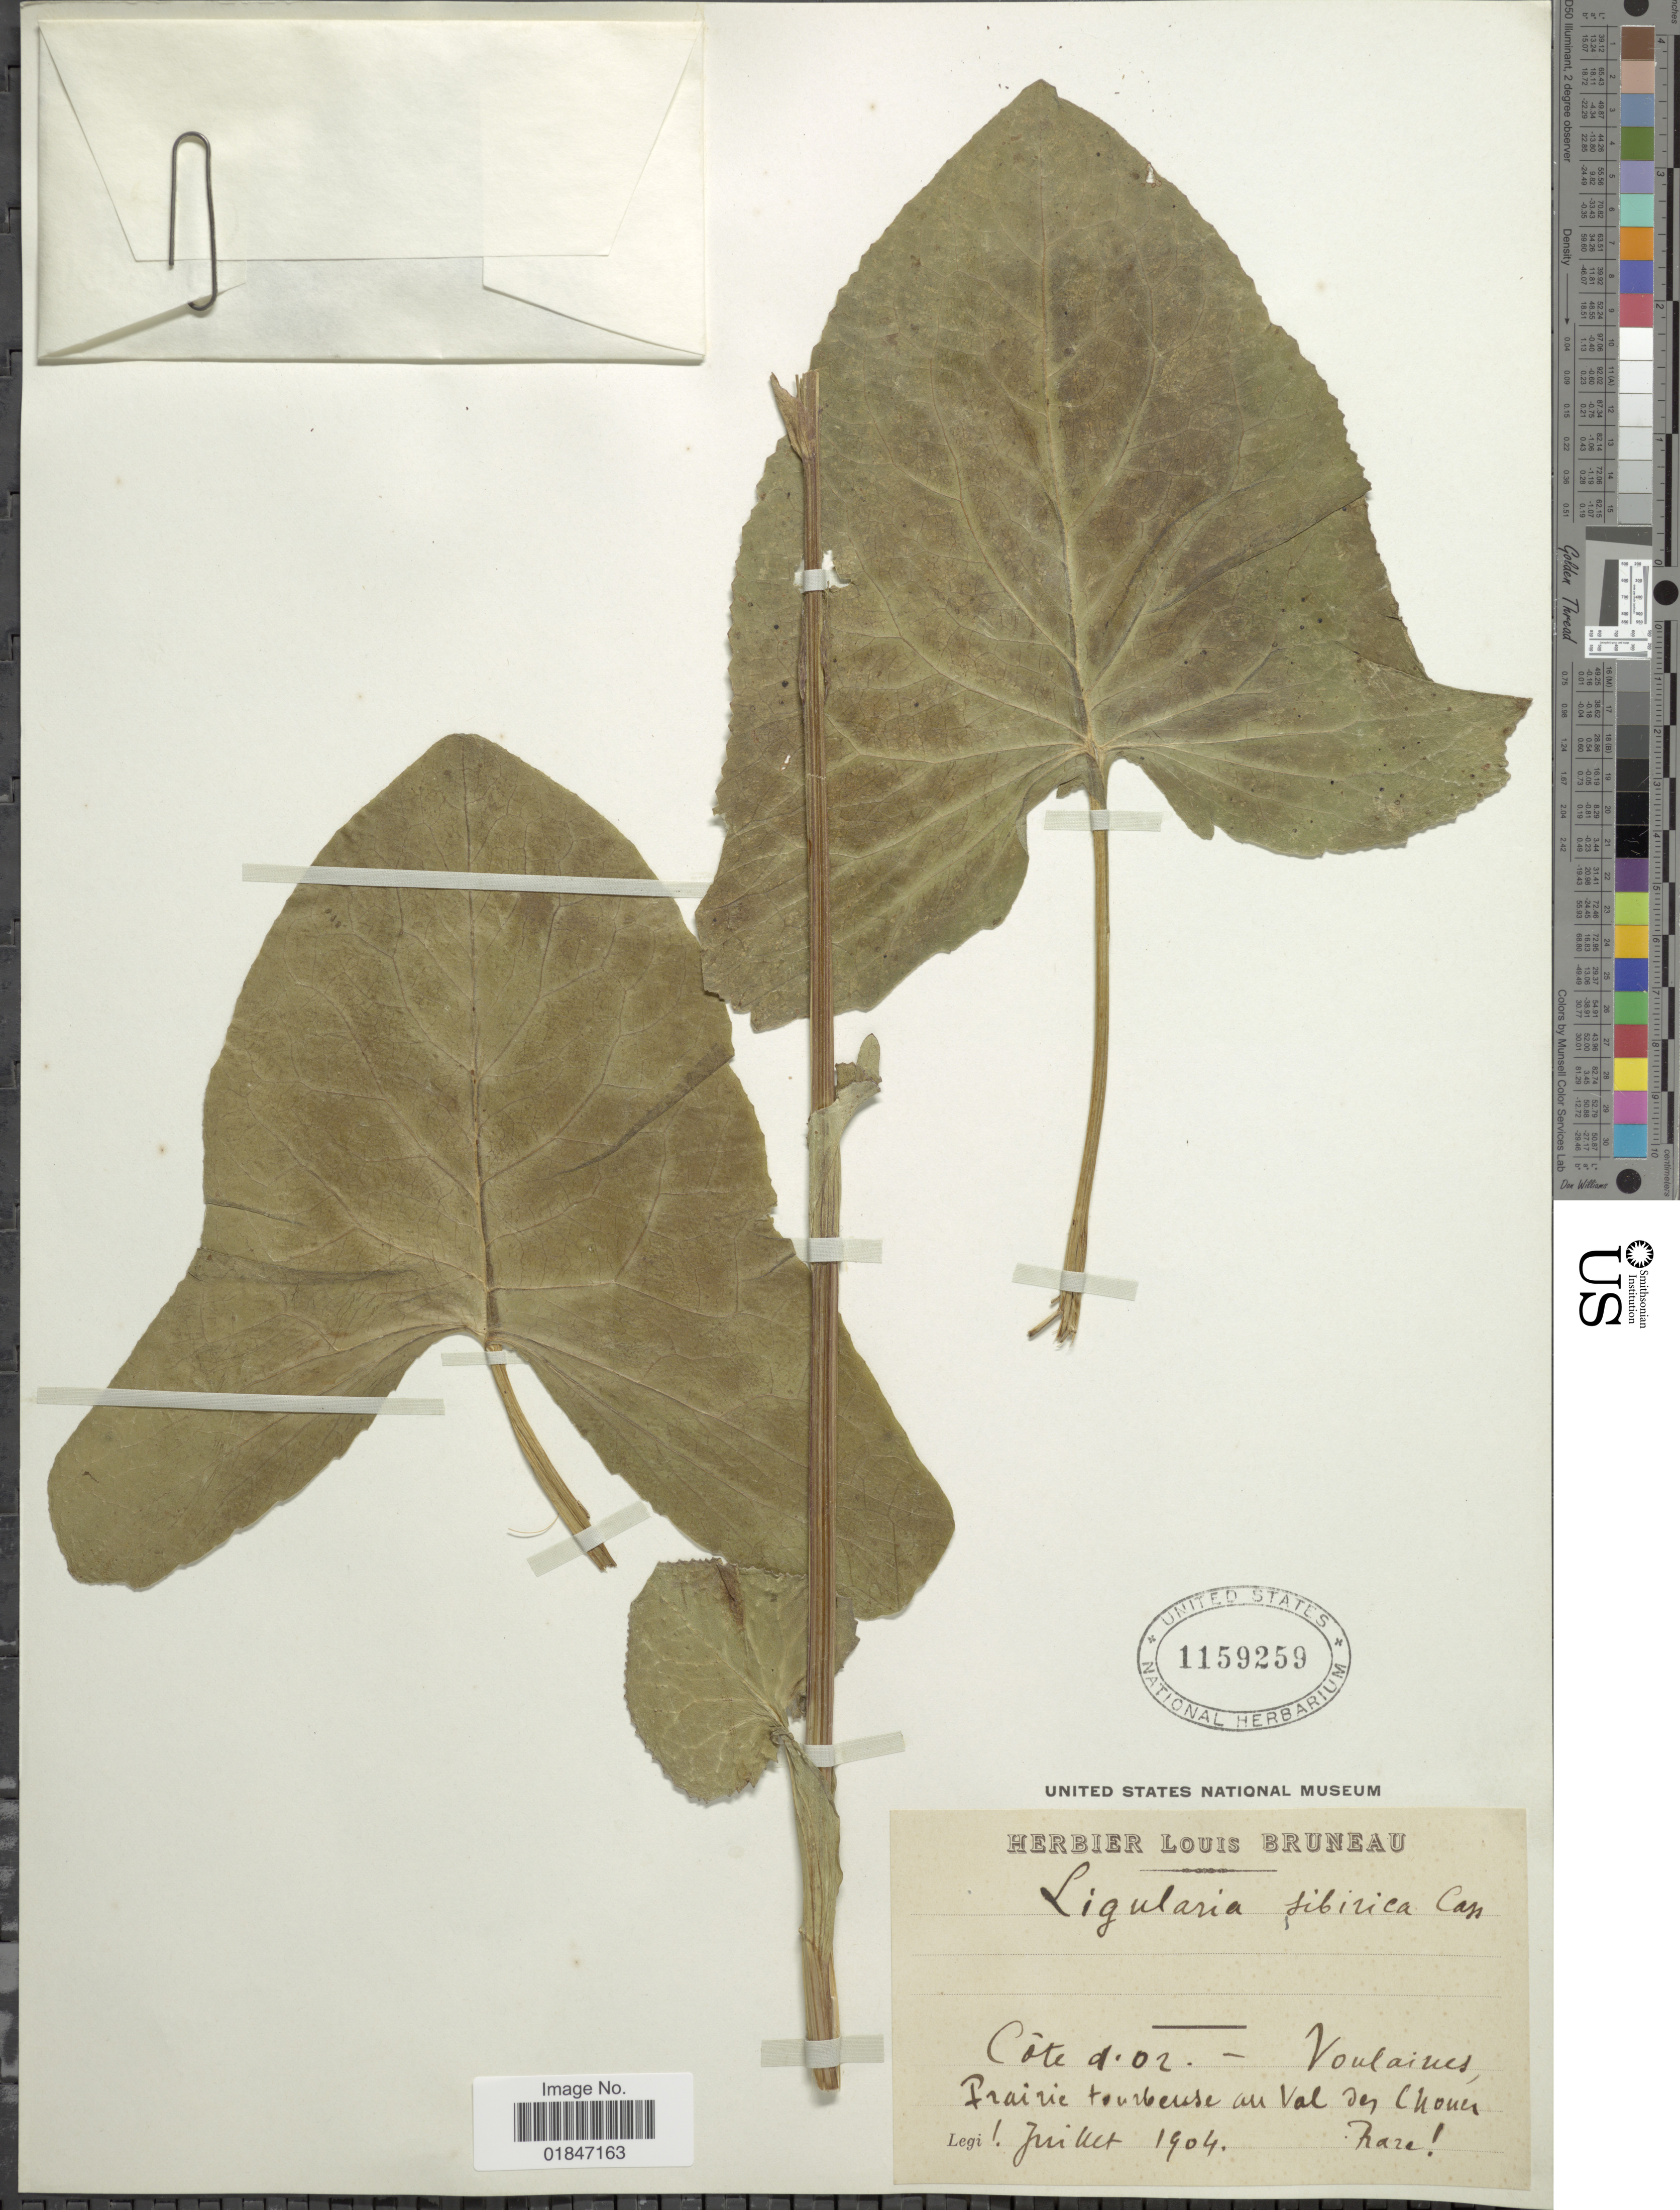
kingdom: Plantae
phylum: Tracheophyta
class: Magnoliopsida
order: Asterales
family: Asteraceae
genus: Ligularia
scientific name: Ligularia sibirica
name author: (L.) Cass.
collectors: ex Herb. Louis Bruneau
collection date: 1904-07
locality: Cote d.02 - Voulair es, Frairie tourbeuse au Val des Chouer. [interpreted]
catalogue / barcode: US 1159259